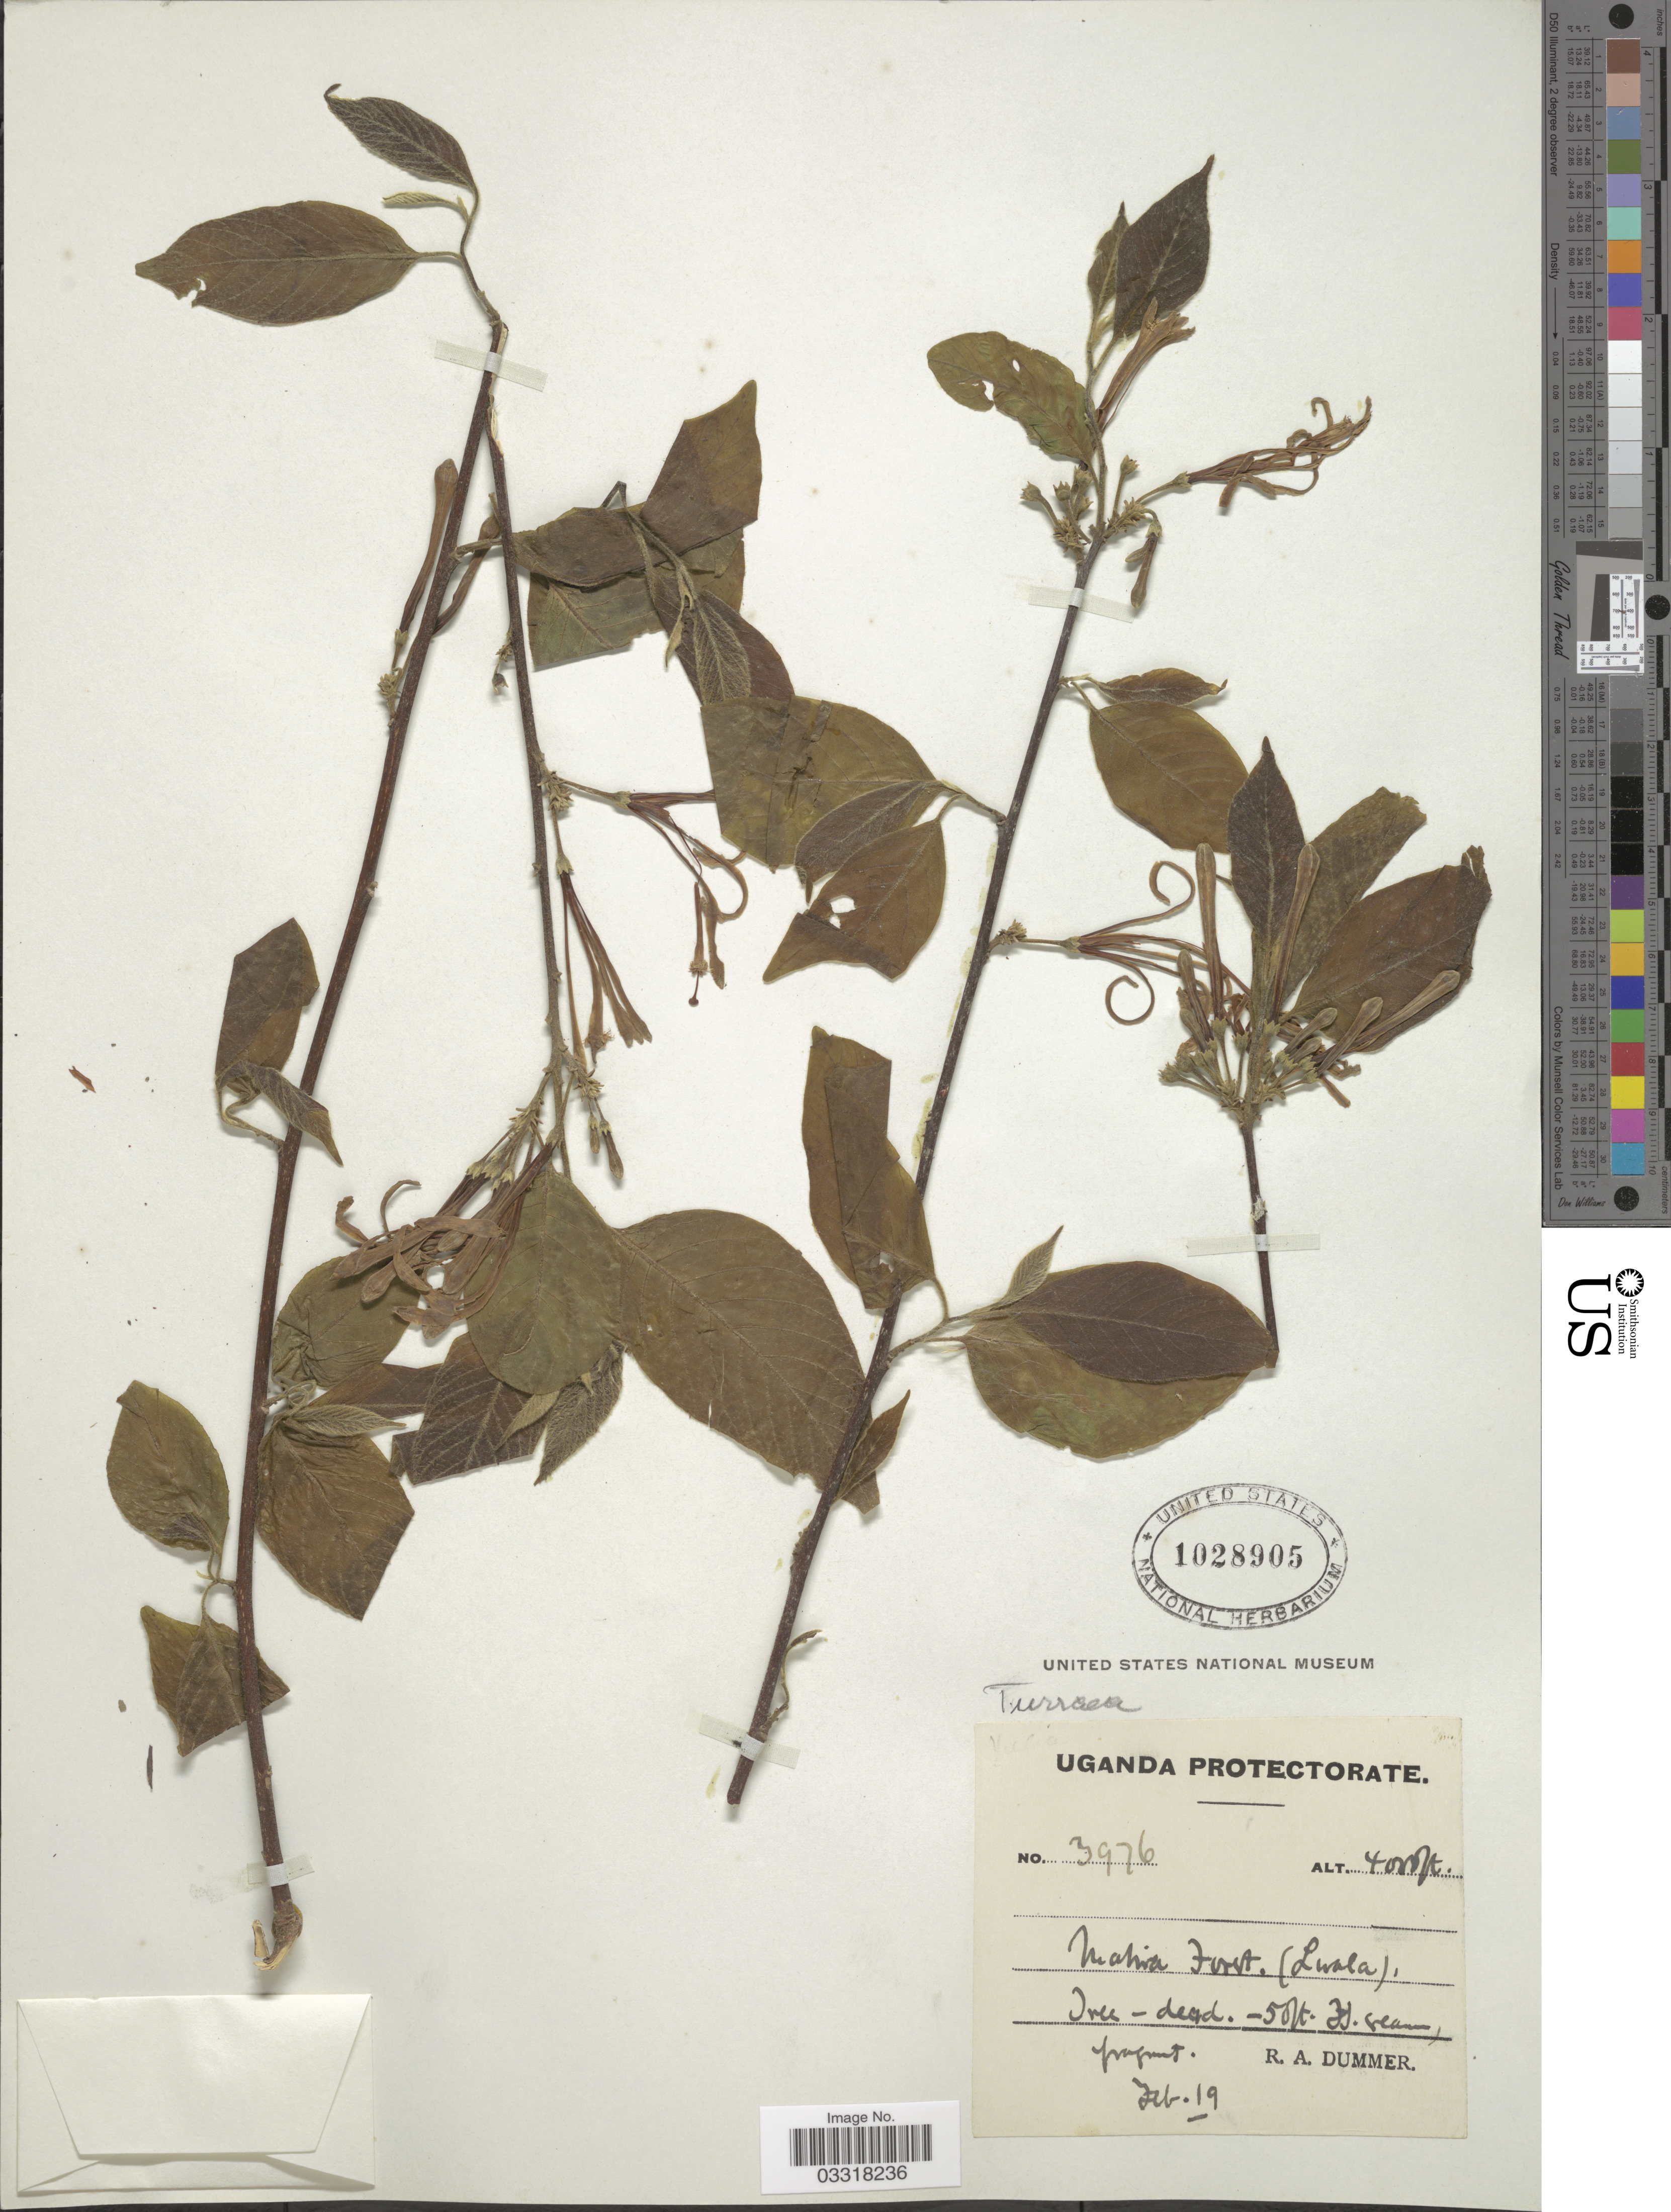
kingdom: Plantae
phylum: Tracheophyta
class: Magnoliopsida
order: Sapindales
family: Meliaceae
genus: Turraea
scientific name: Turraea sp.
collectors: R. Dümmer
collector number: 3976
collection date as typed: Transcribed d/m/y: /2/19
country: Uganda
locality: Uganda Protectorate. Mabira Forest. (Lwala).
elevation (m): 1219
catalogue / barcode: US 1028905